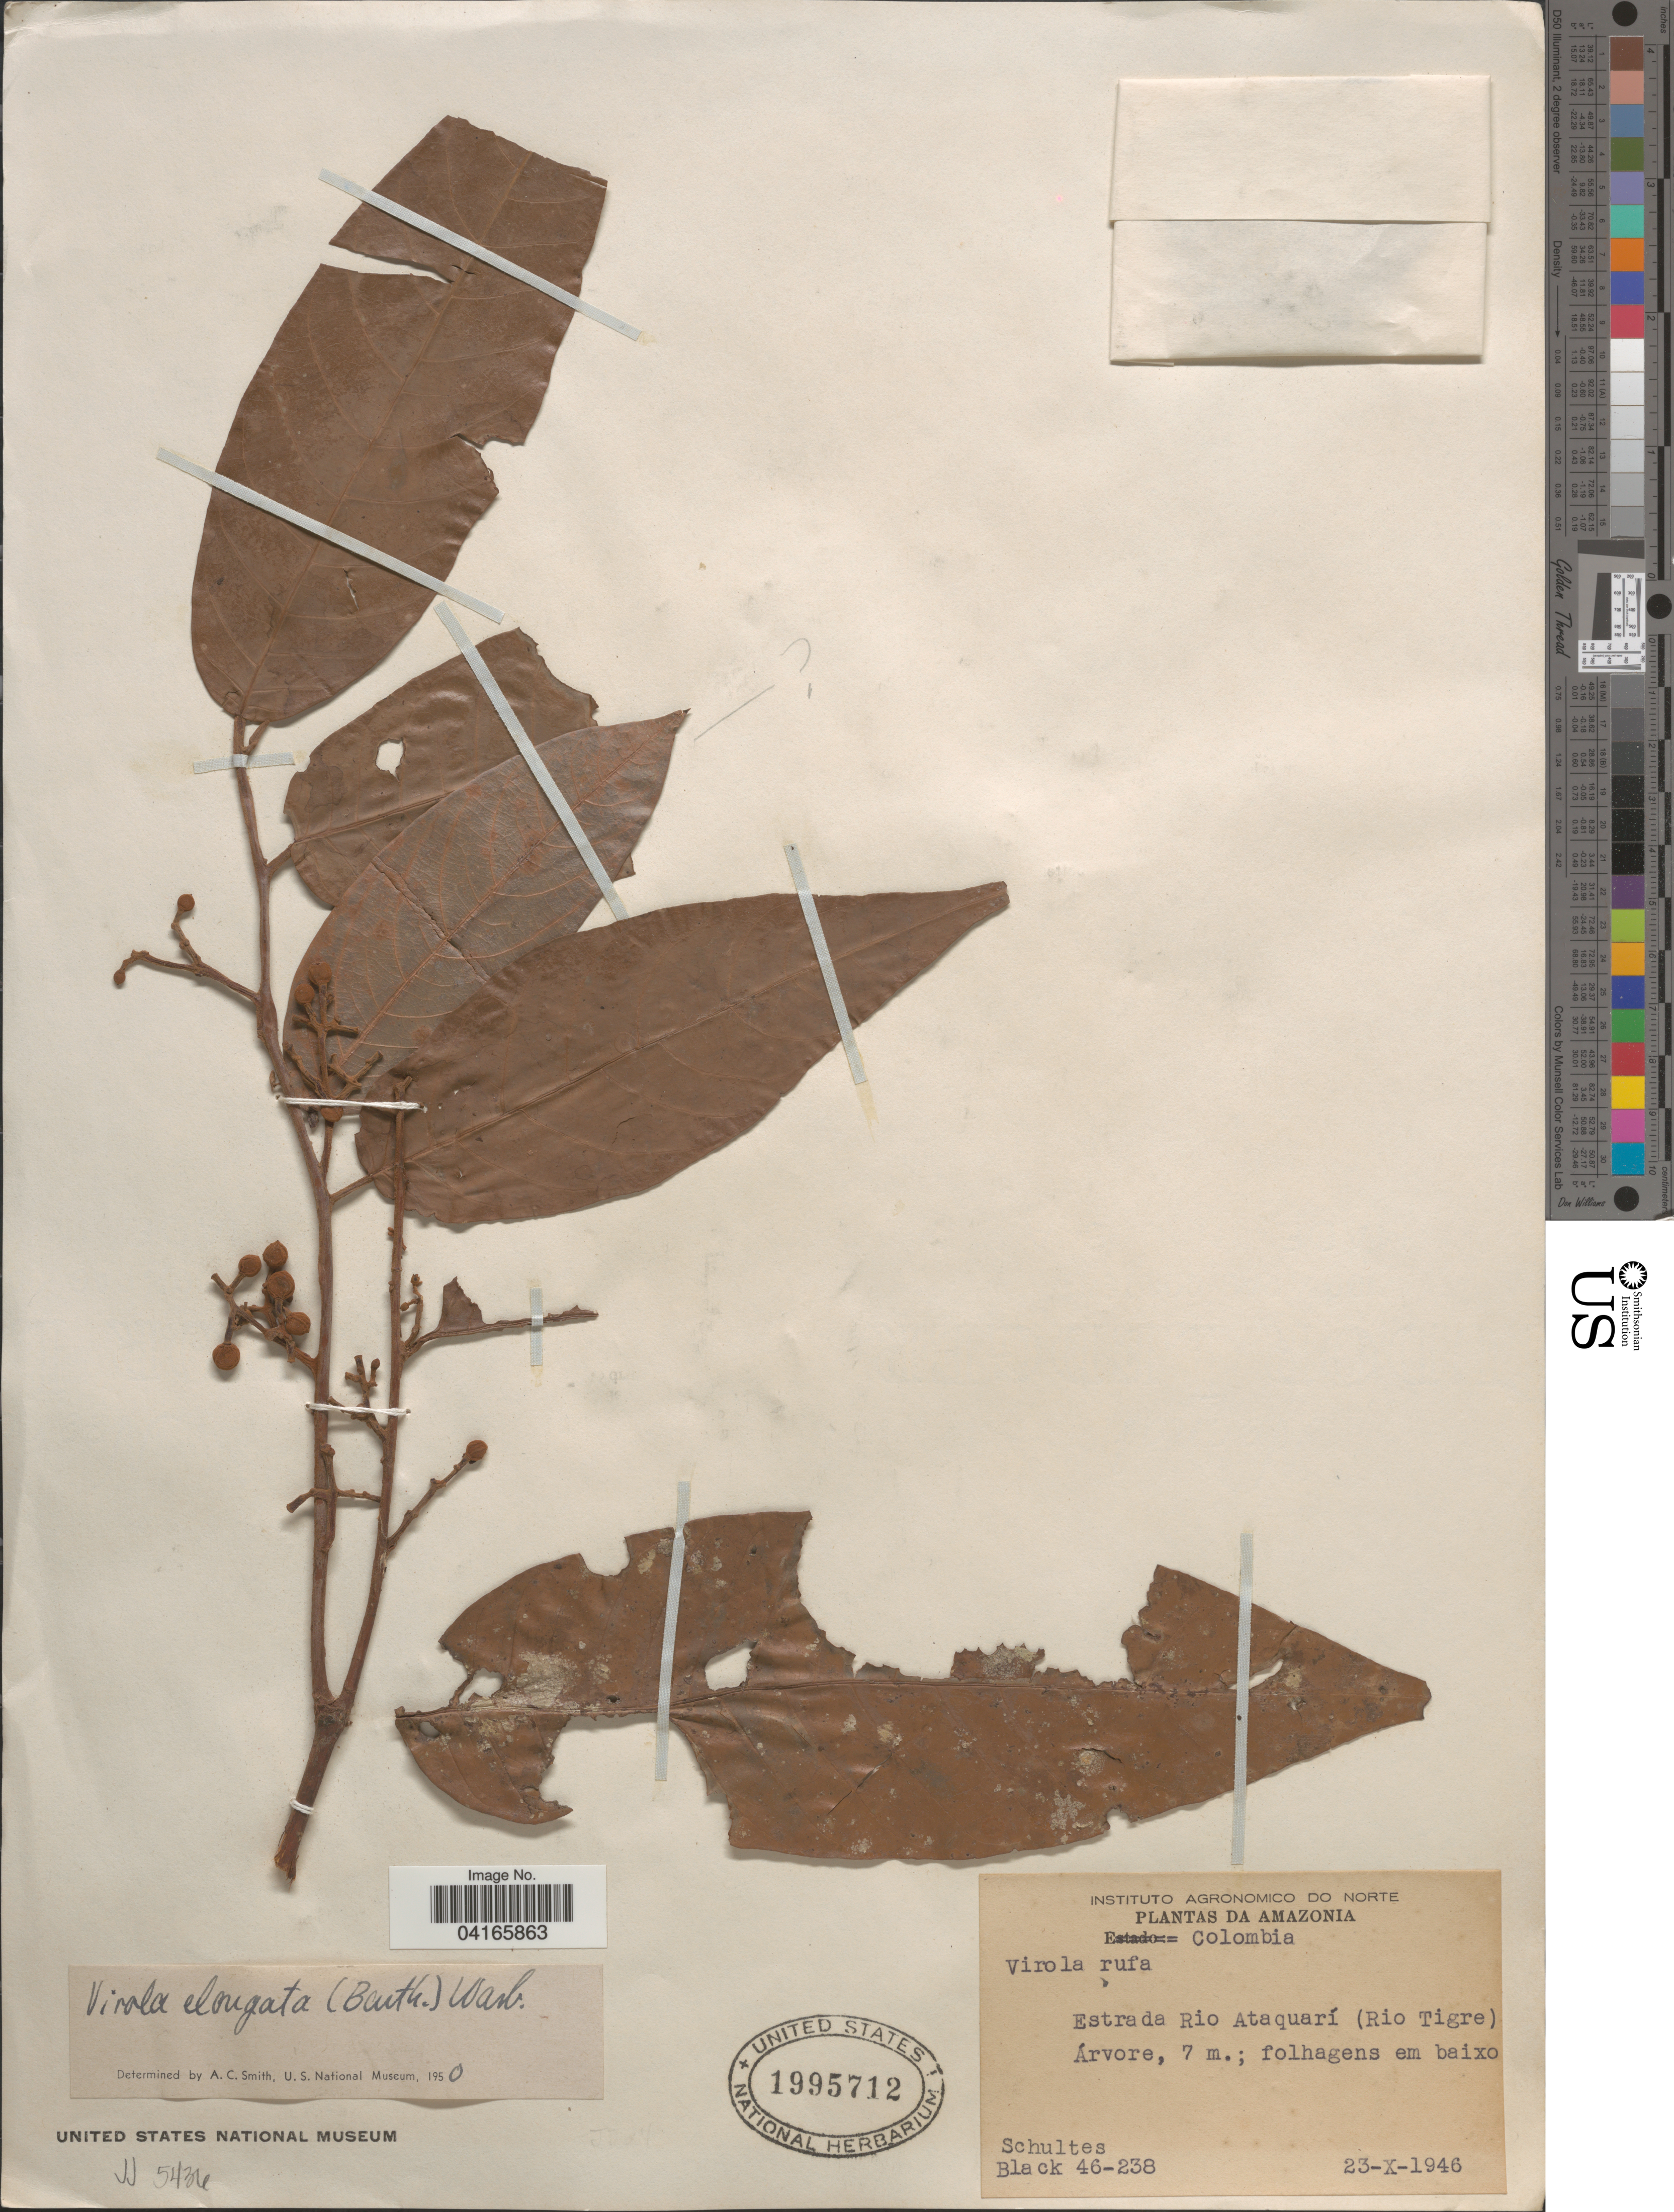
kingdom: Plantae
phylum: Tracheophyta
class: Magnoliopsida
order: Magnoliales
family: Myristicaceae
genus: Virola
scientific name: Virola elongata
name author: (Benth.) Warb.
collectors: -- Schultes & -- Black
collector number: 46-238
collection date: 1946-10-23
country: Colombia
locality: Amazonia. Estrada Rio Ataquarí (Rio Tigre).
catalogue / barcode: US 1995712